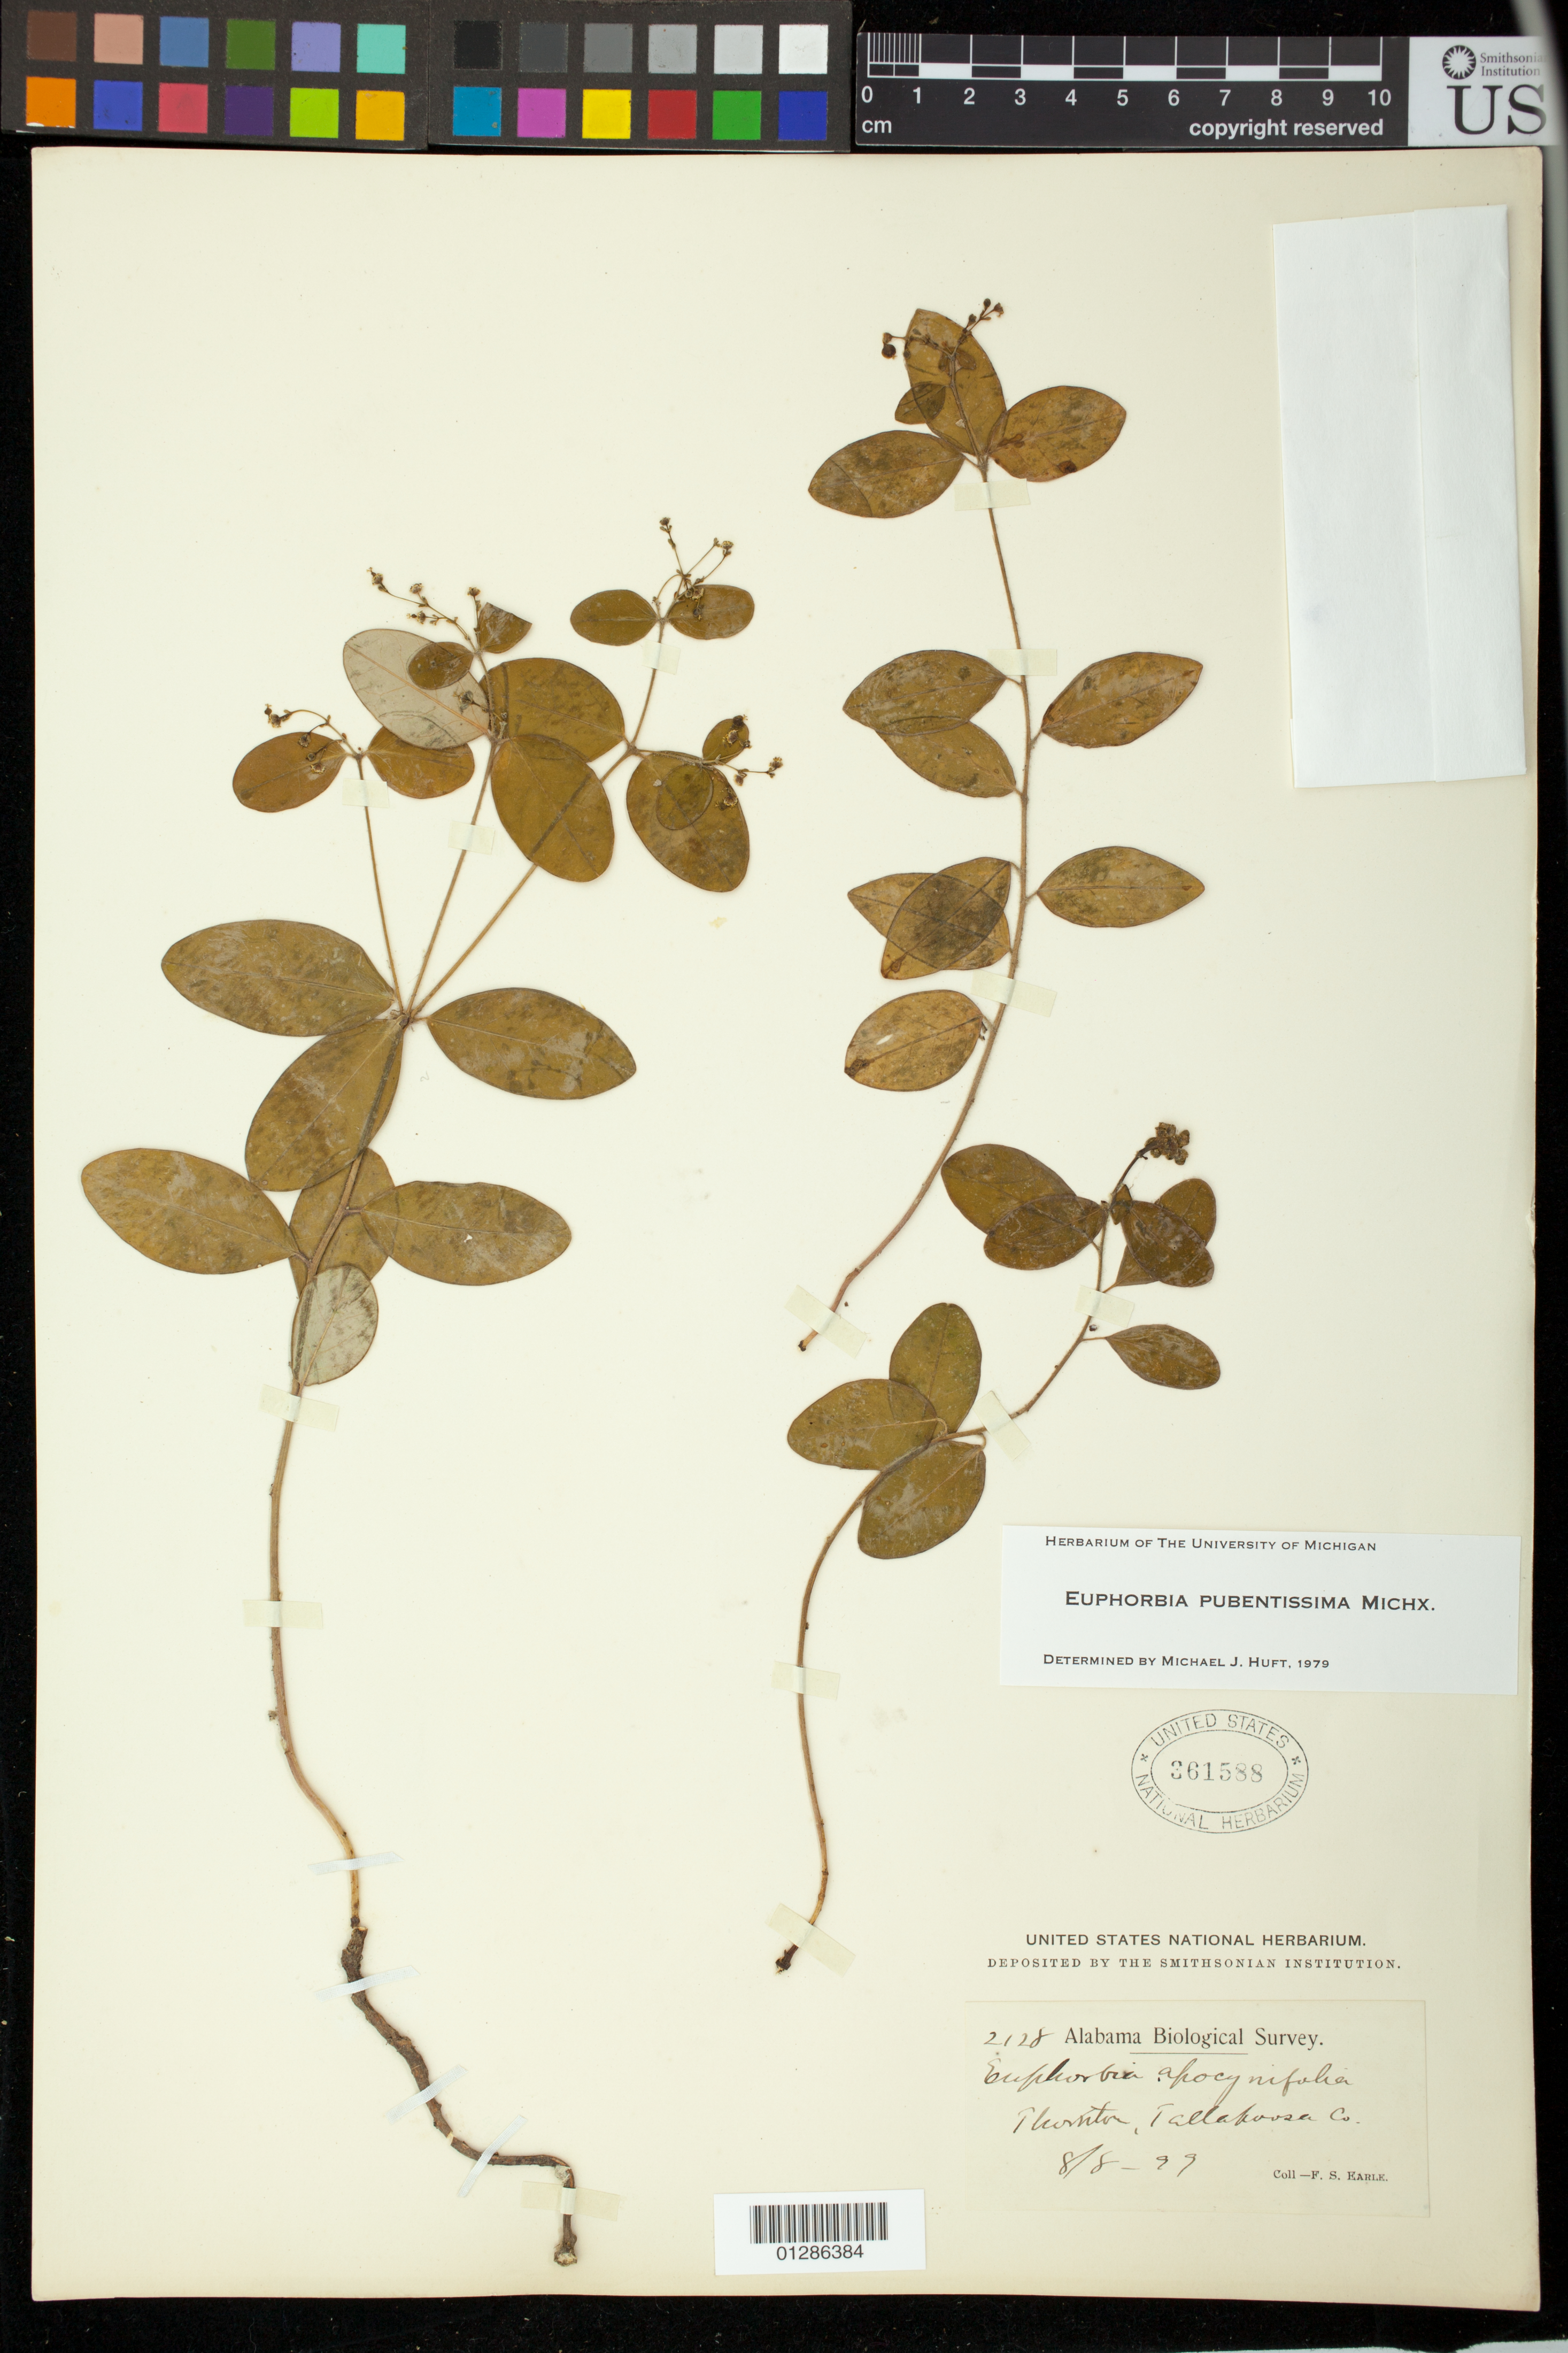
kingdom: Plantae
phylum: Tracheophyta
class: Magnoliopsida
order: Malpighiales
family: Euphorbiaceae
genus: Euphorbia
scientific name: Euphorbia pubentissima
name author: Michx.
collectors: F. S. Earle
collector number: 2128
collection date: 1899-08-08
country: United States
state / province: Alabama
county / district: Tallapoosa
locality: Thornton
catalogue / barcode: US 361588